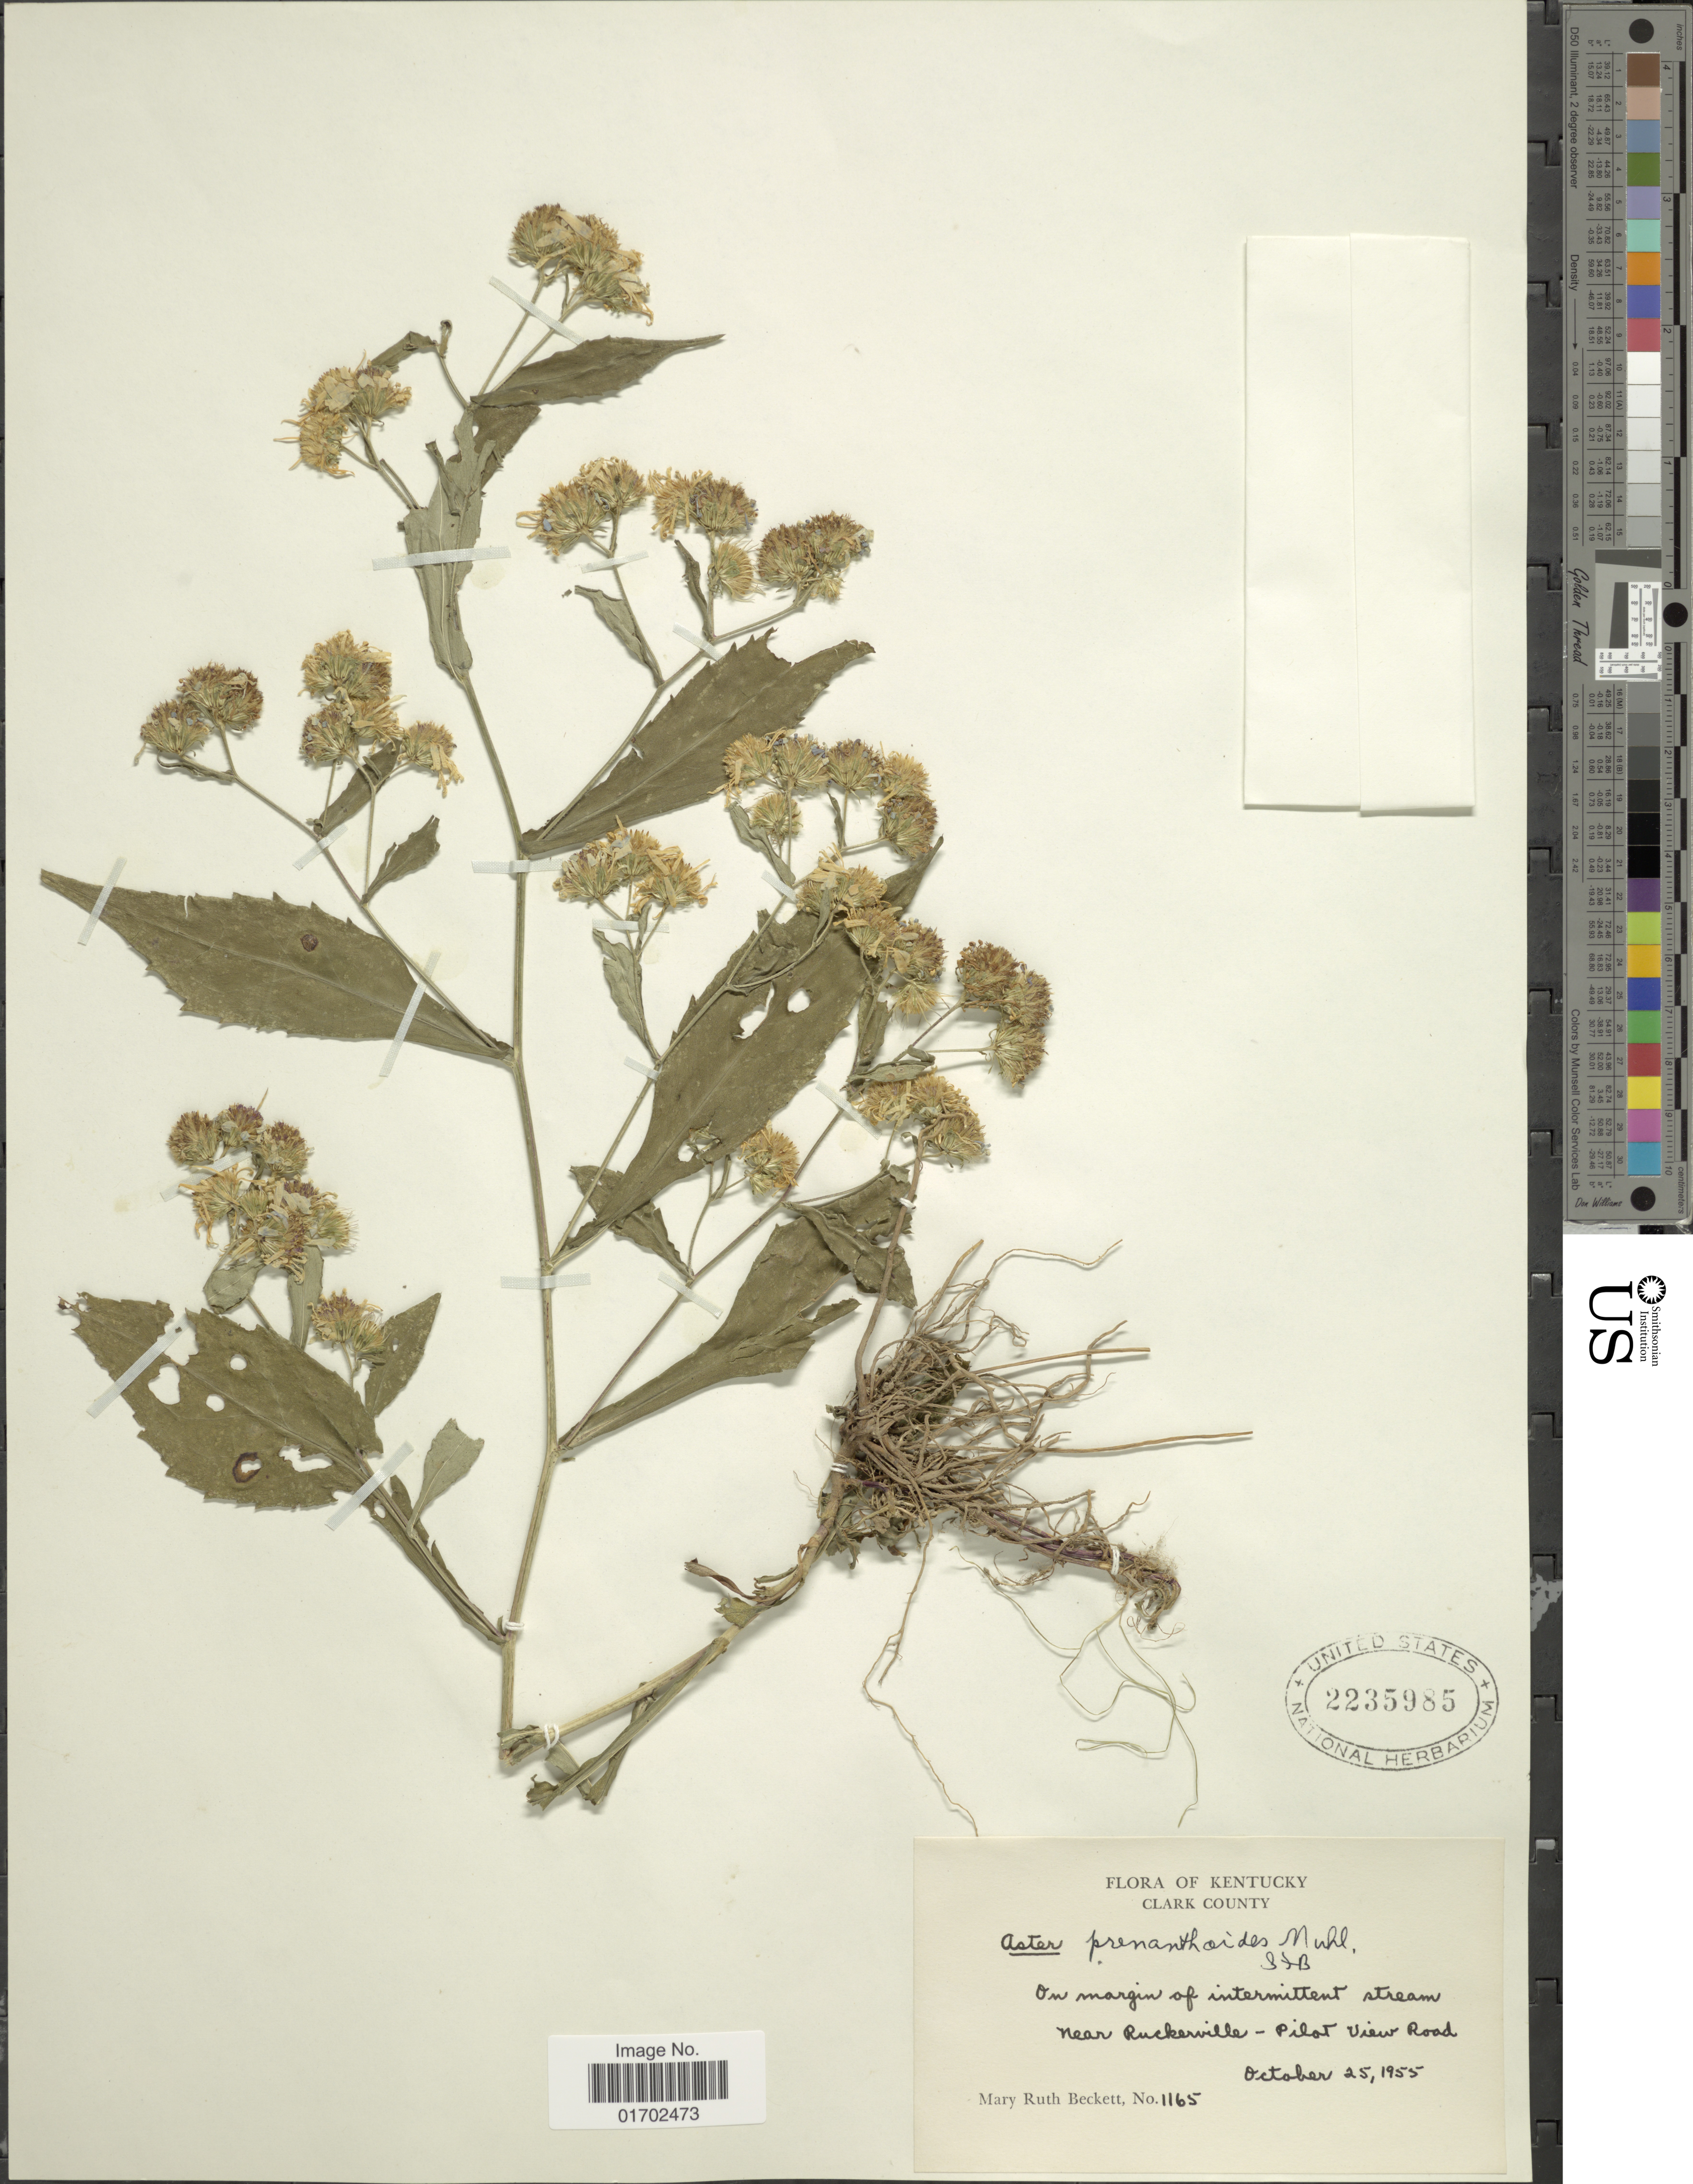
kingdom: Plantae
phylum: Tracheophyta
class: Magnoliopsida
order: Asterales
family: Asteraceae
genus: Symphyotrichum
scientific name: Symphyotrichum prenanthoides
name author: (Muhl. ex Willd.) G.L. Nesom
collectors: M. Beckett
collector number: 1165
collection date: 1955-10-25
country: United States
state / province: Kentucky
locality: Kentucky. Clark County. On margin of intermittent stream near Ruckerville - Pilot View Road.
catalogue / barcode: US 2235985